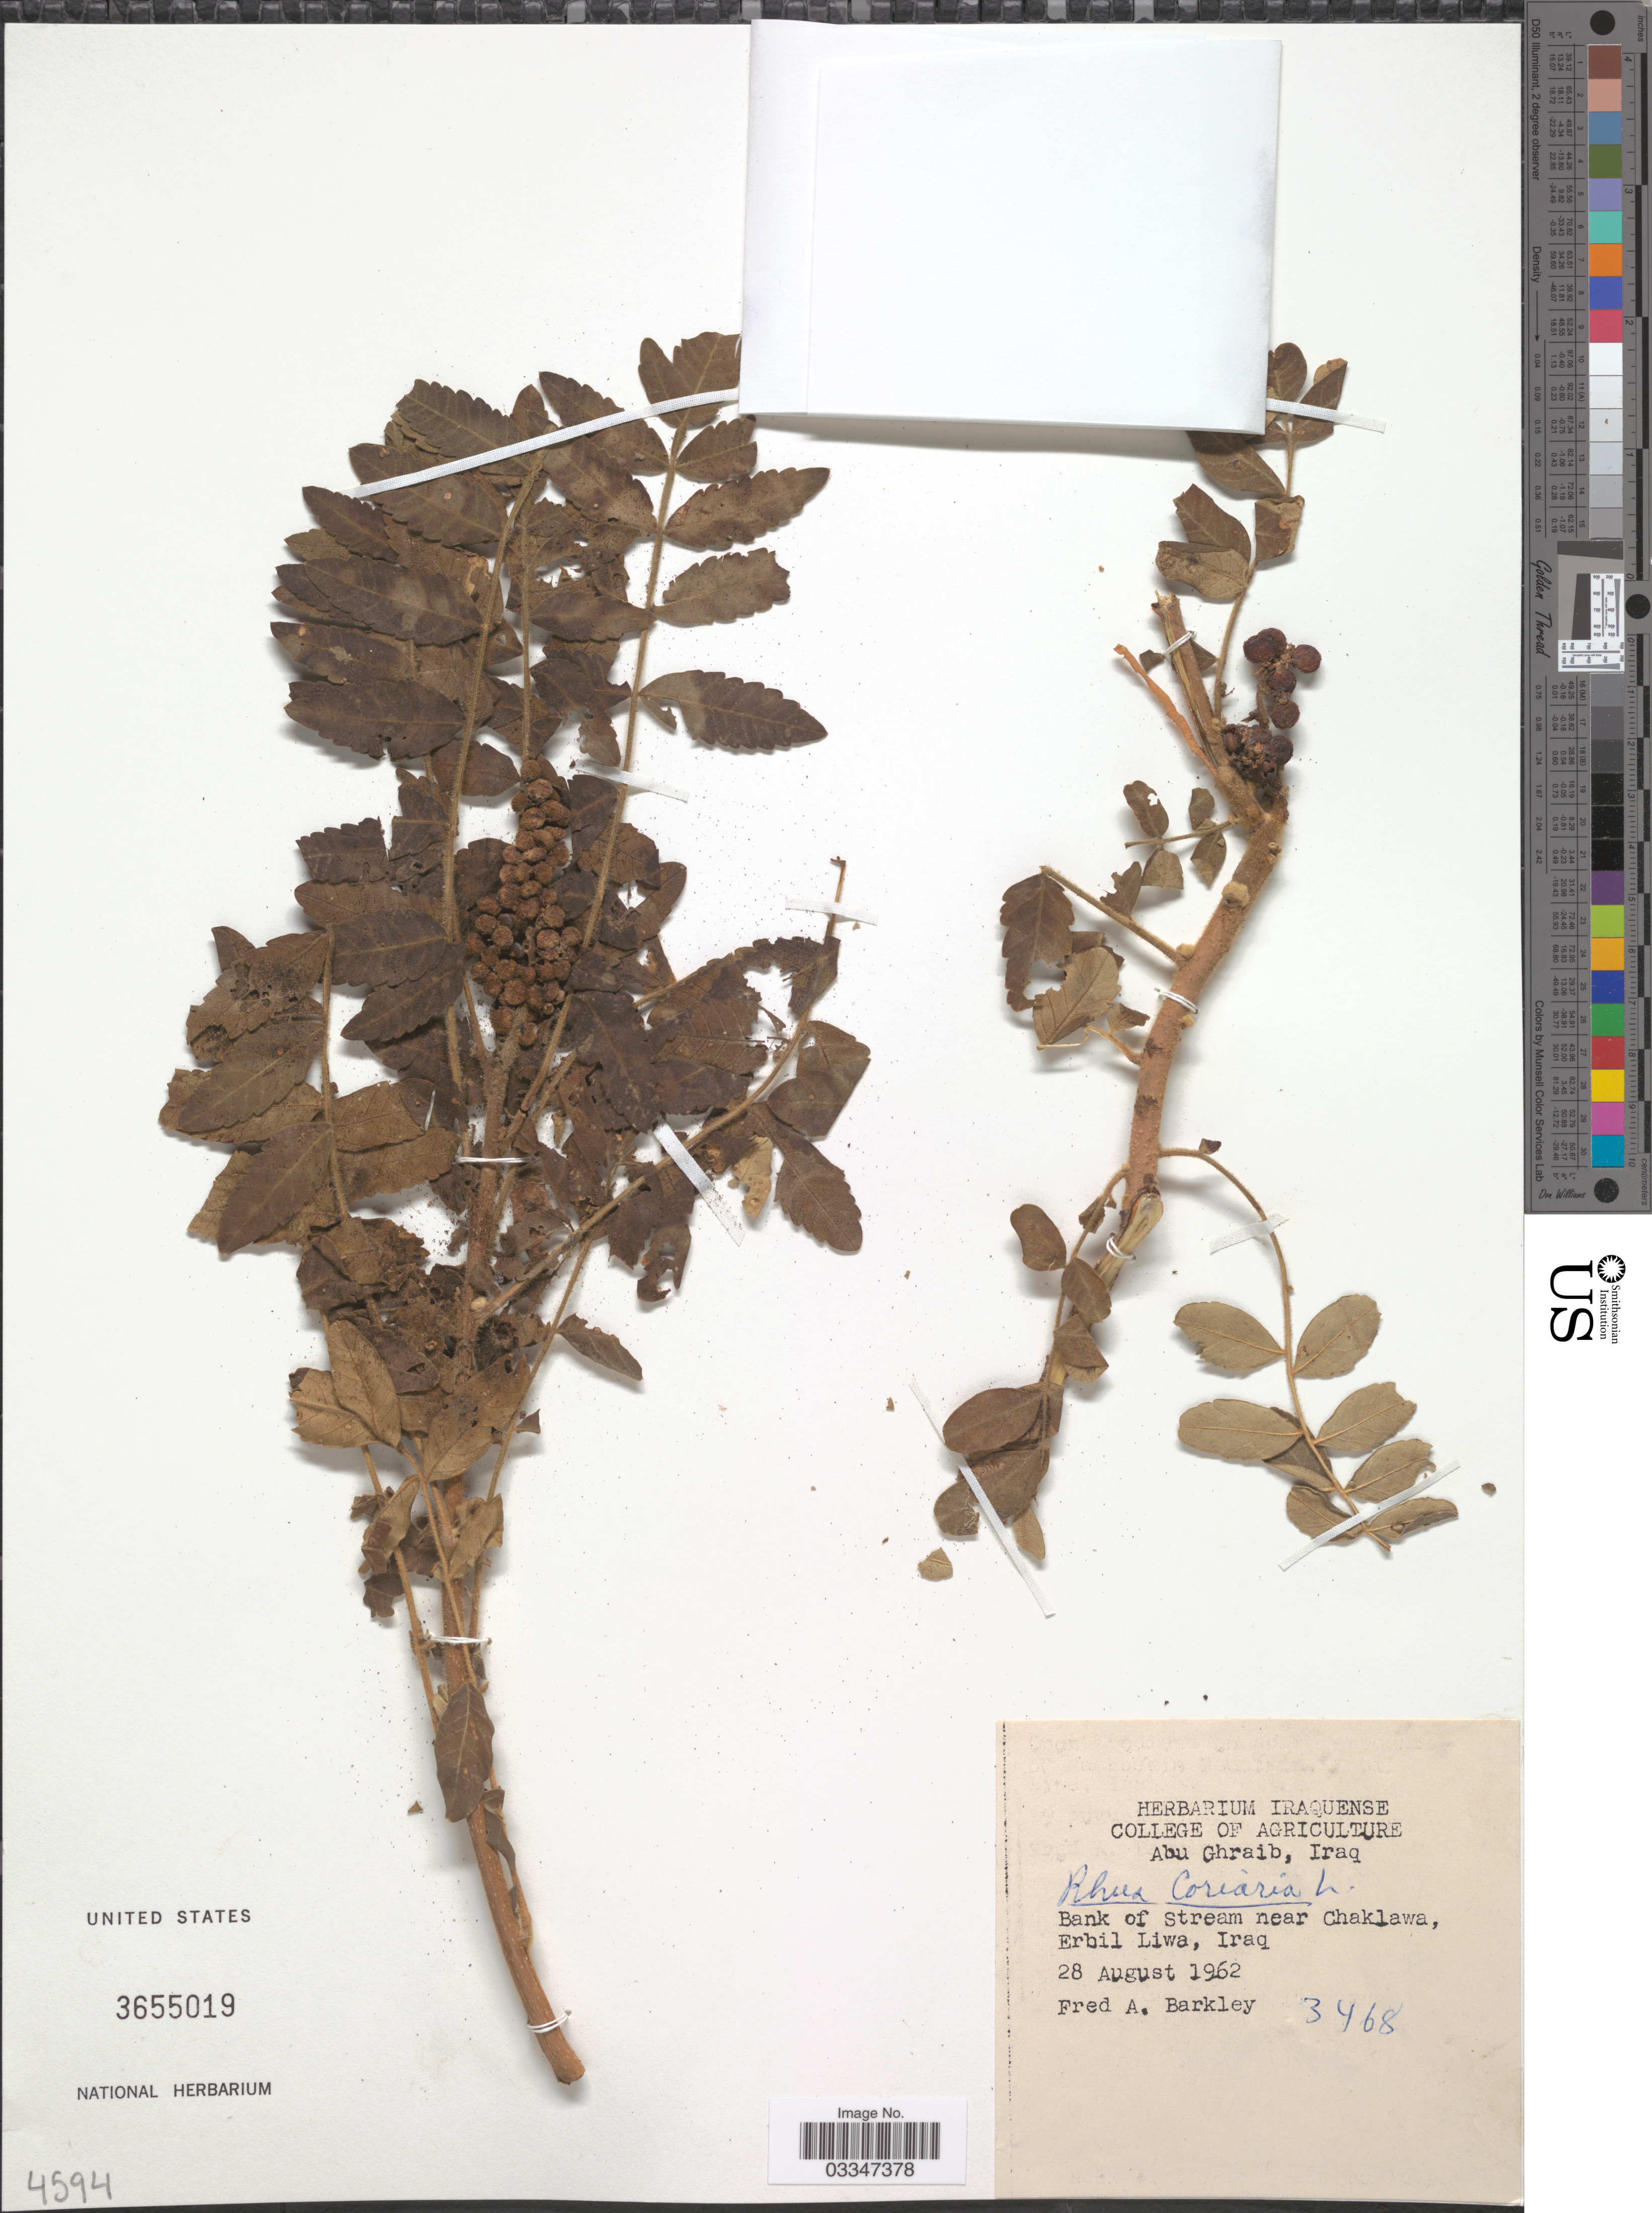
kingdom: Plantae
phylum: Tracheophyta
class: Magnoliopsida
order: Sapindales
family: Anacardiaceae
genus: Rhus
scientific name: Rhus coriaria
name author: L.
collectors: F. A. Barkley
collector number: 3468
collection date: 1962-08-28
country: Iraq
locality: Abu Ghraib. Bank of stream near Chaklawa, Erbil Liwa.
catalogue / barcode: US 3655019